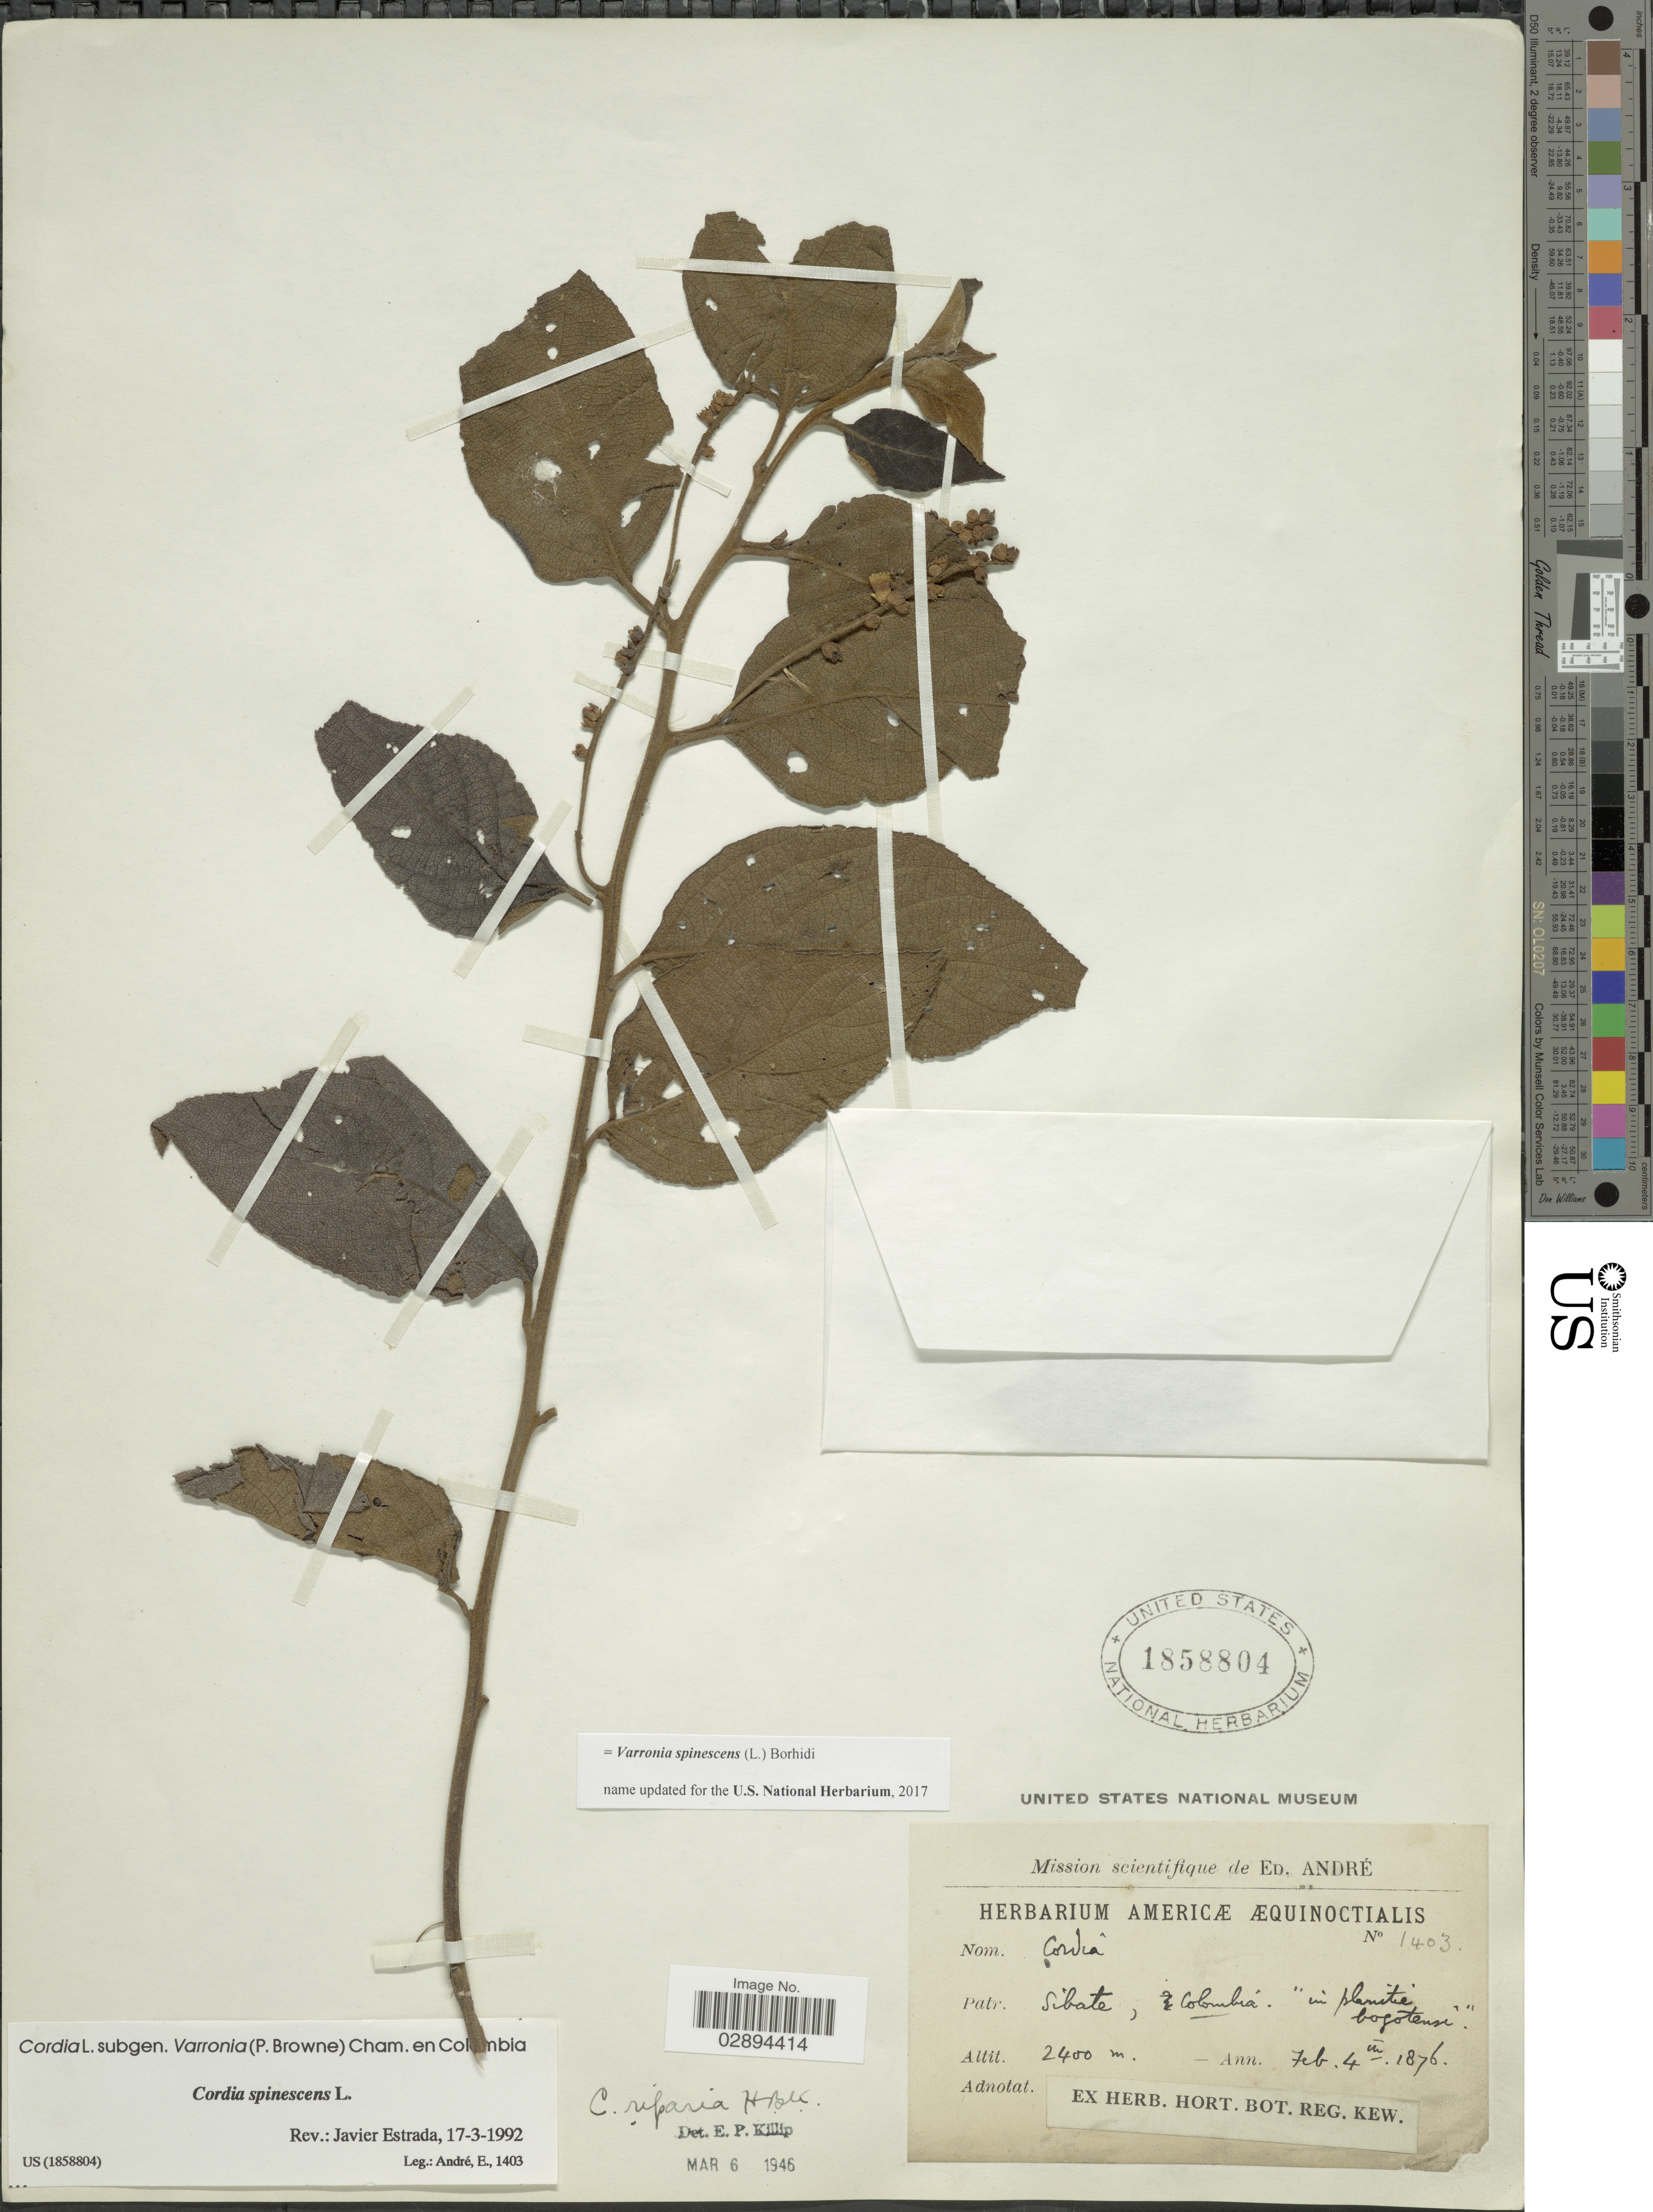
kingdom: Plantae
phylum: Tracheophyta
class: Magnoliopsida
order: Boraginales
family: Cordiaceae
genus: Varronia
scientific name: Varronia spinescens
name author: (L.) Borhidi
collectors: E. Andre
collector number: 1403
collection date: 1876-02-04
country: Colombia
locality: Sibate.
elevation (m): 2400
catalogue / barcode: US 1858804